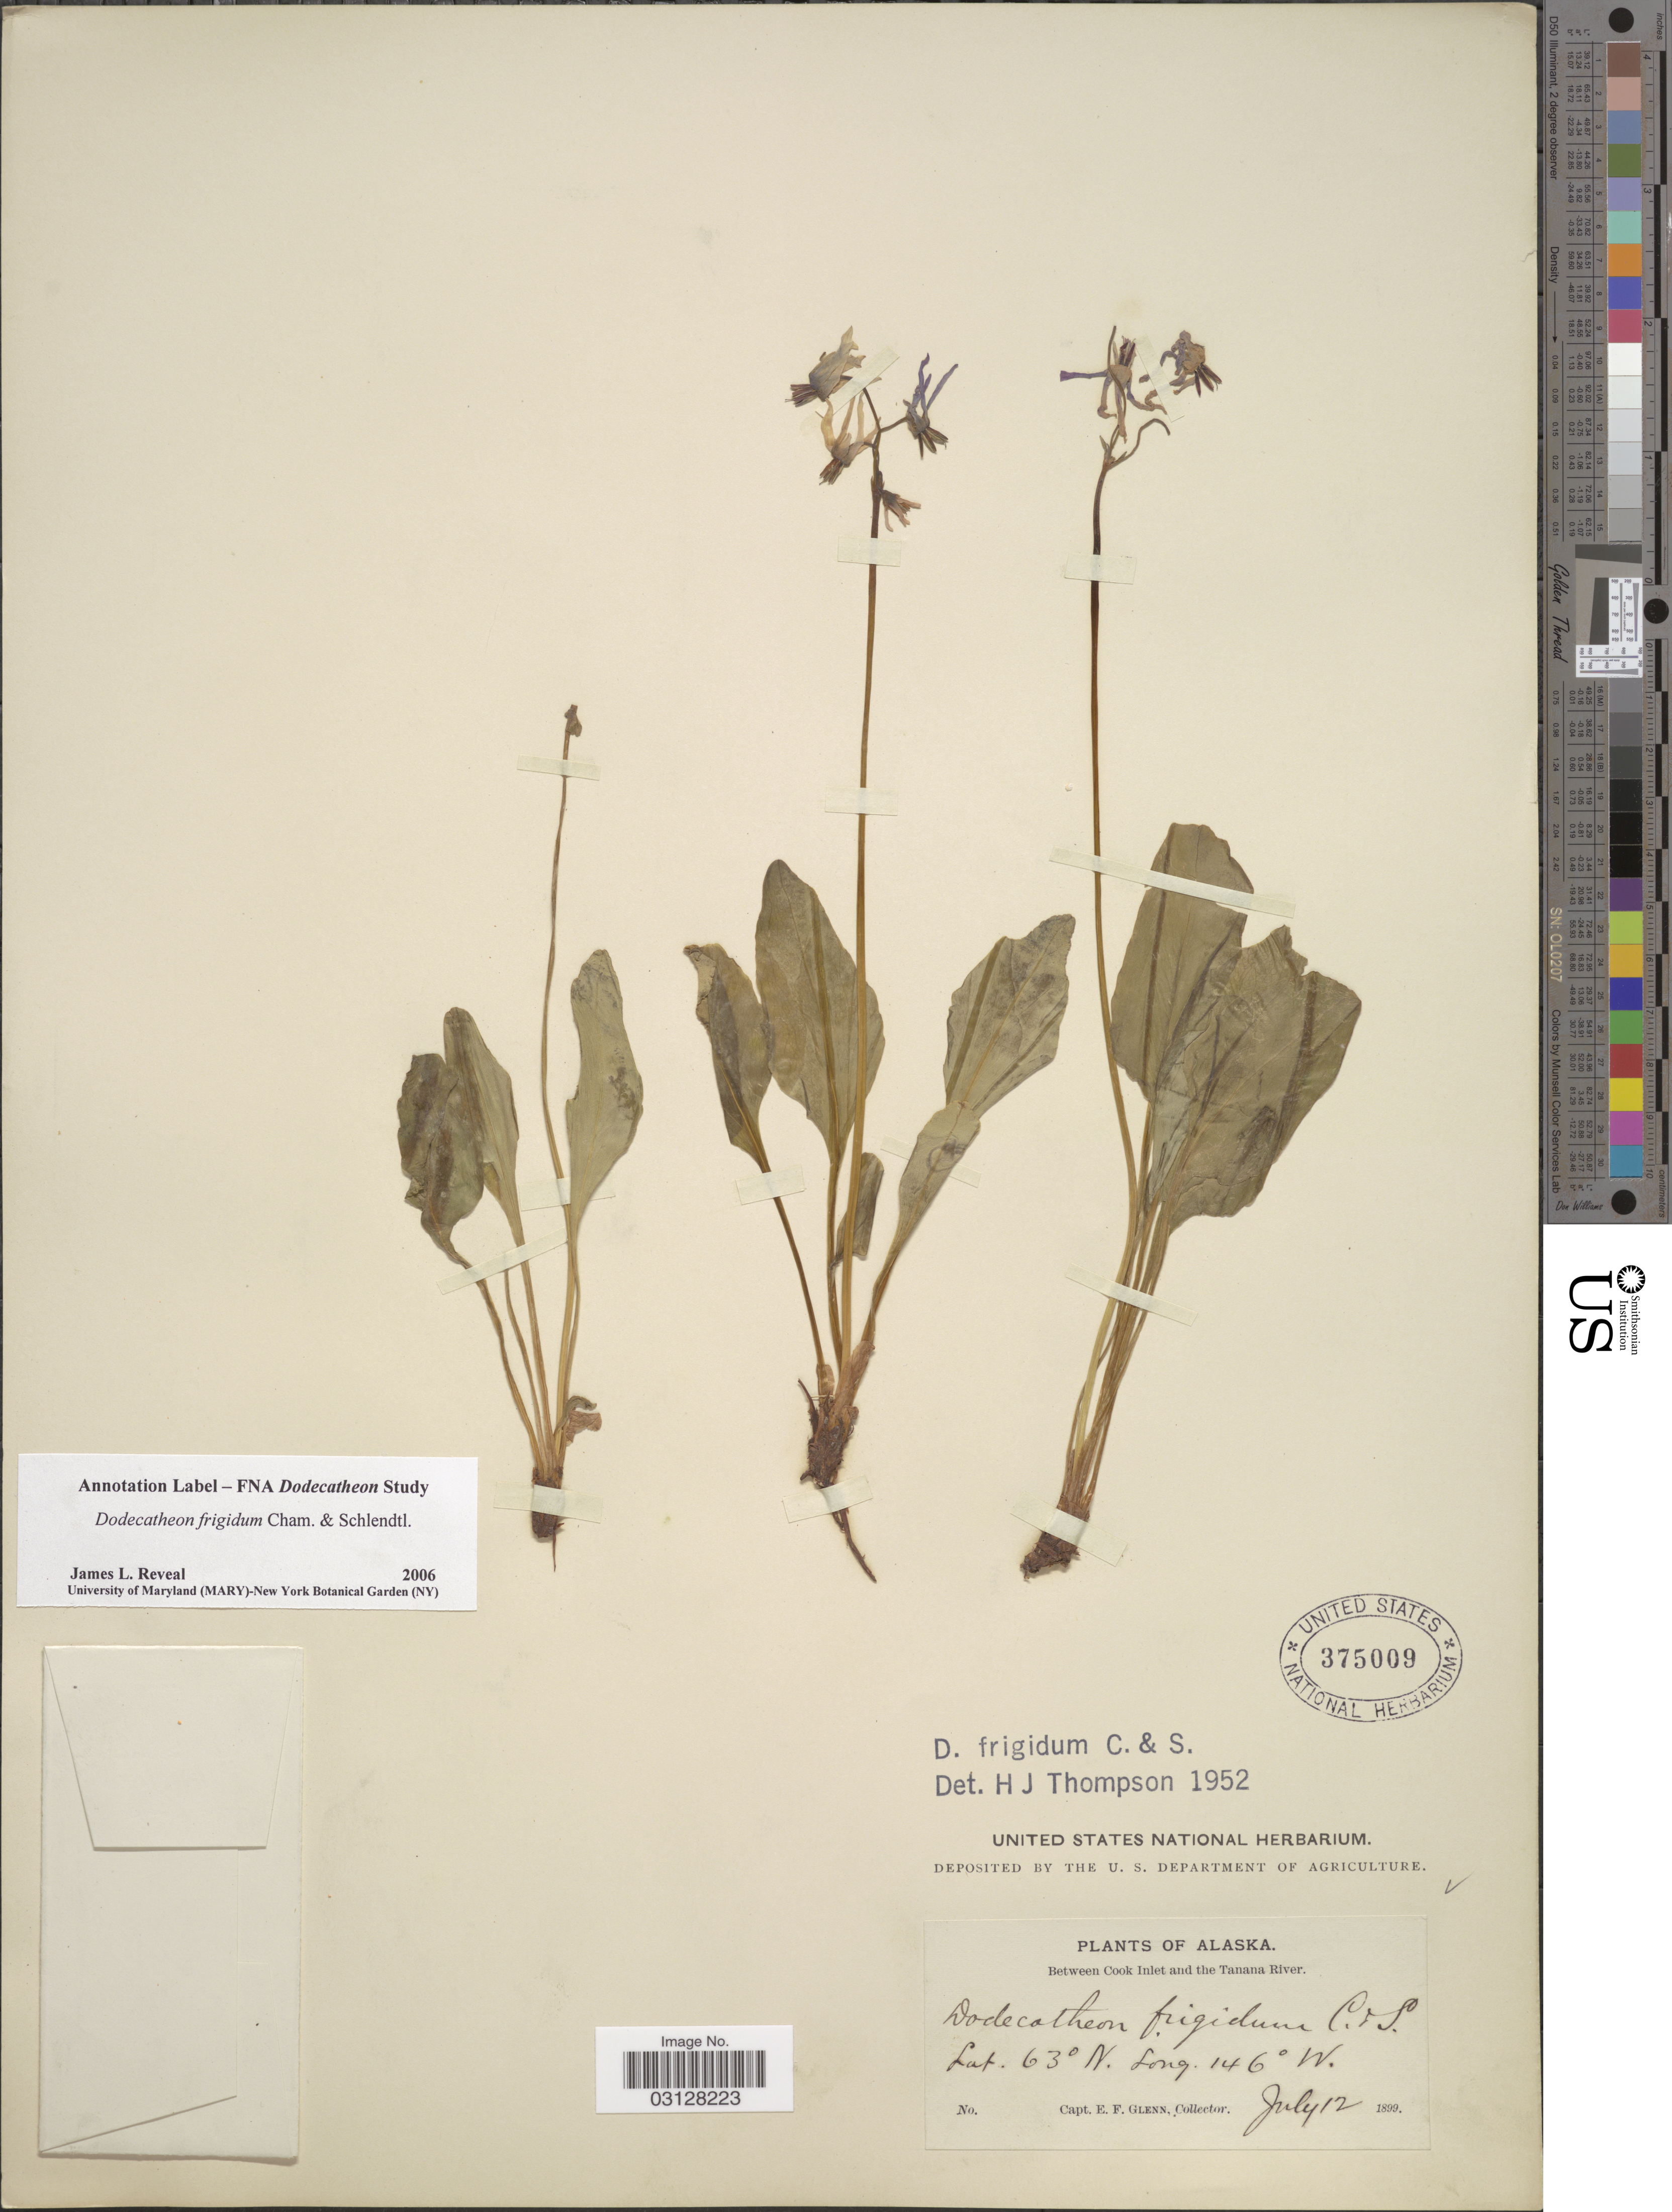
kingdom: Plantae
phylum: Tracheophyta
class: Magnoliopsida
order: Ericales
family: Primulaceae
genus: Dodecatheon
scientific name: Dodecatheon frigidum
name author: Cham. & Schltdl.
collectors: E. Glenn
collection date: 1899-07-12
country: United States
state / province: Alaska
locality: Between Cook Inlet and the Tanana River.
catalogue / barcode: US 375009